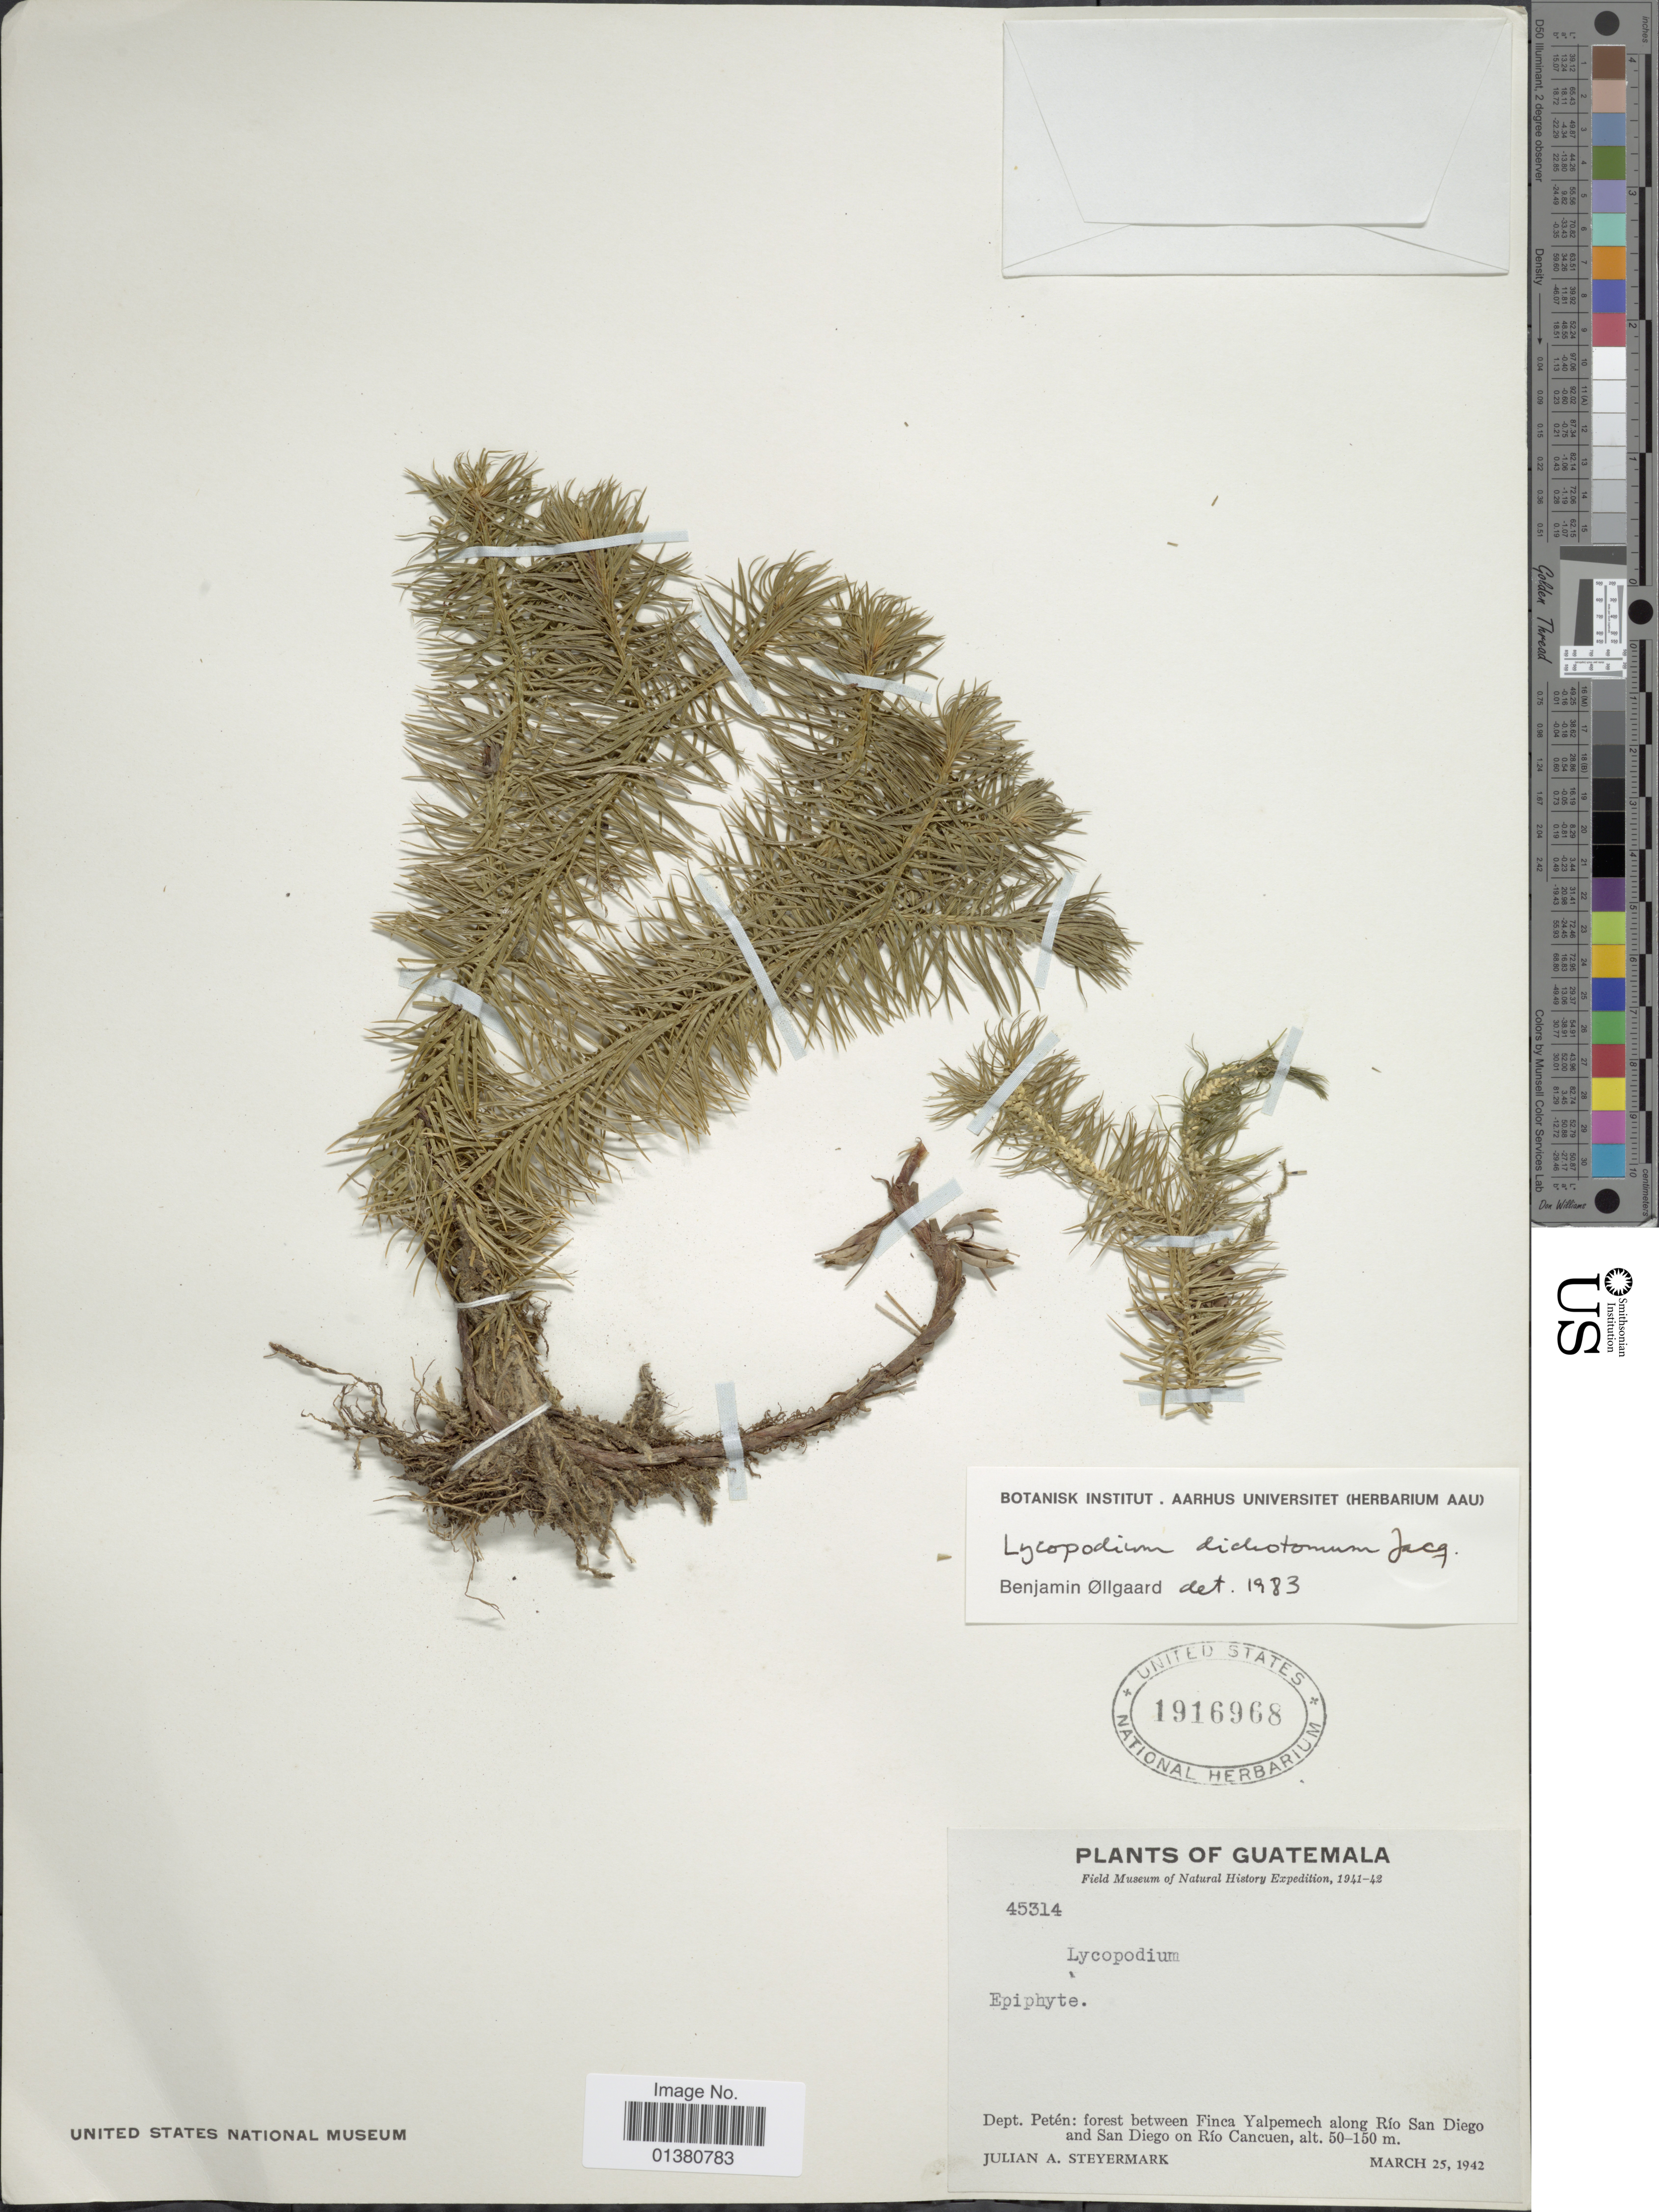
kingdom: Plantae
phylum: Tracheophyta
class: Lycopodiopsida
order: Lycopodiales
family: Lycopodiaceae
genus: Phlegmariurus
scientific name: Phlegmariurus dichotomus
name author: (Jacq.) W.H. Wagner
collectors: J. Steyermark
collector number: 45314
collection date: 1942-03-25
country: Guatemala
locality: Dept. petén: forest between Finca Yalpemech along Río San Diego and San Diego on Río Cancuen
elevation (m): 50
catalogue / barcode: US 1916968